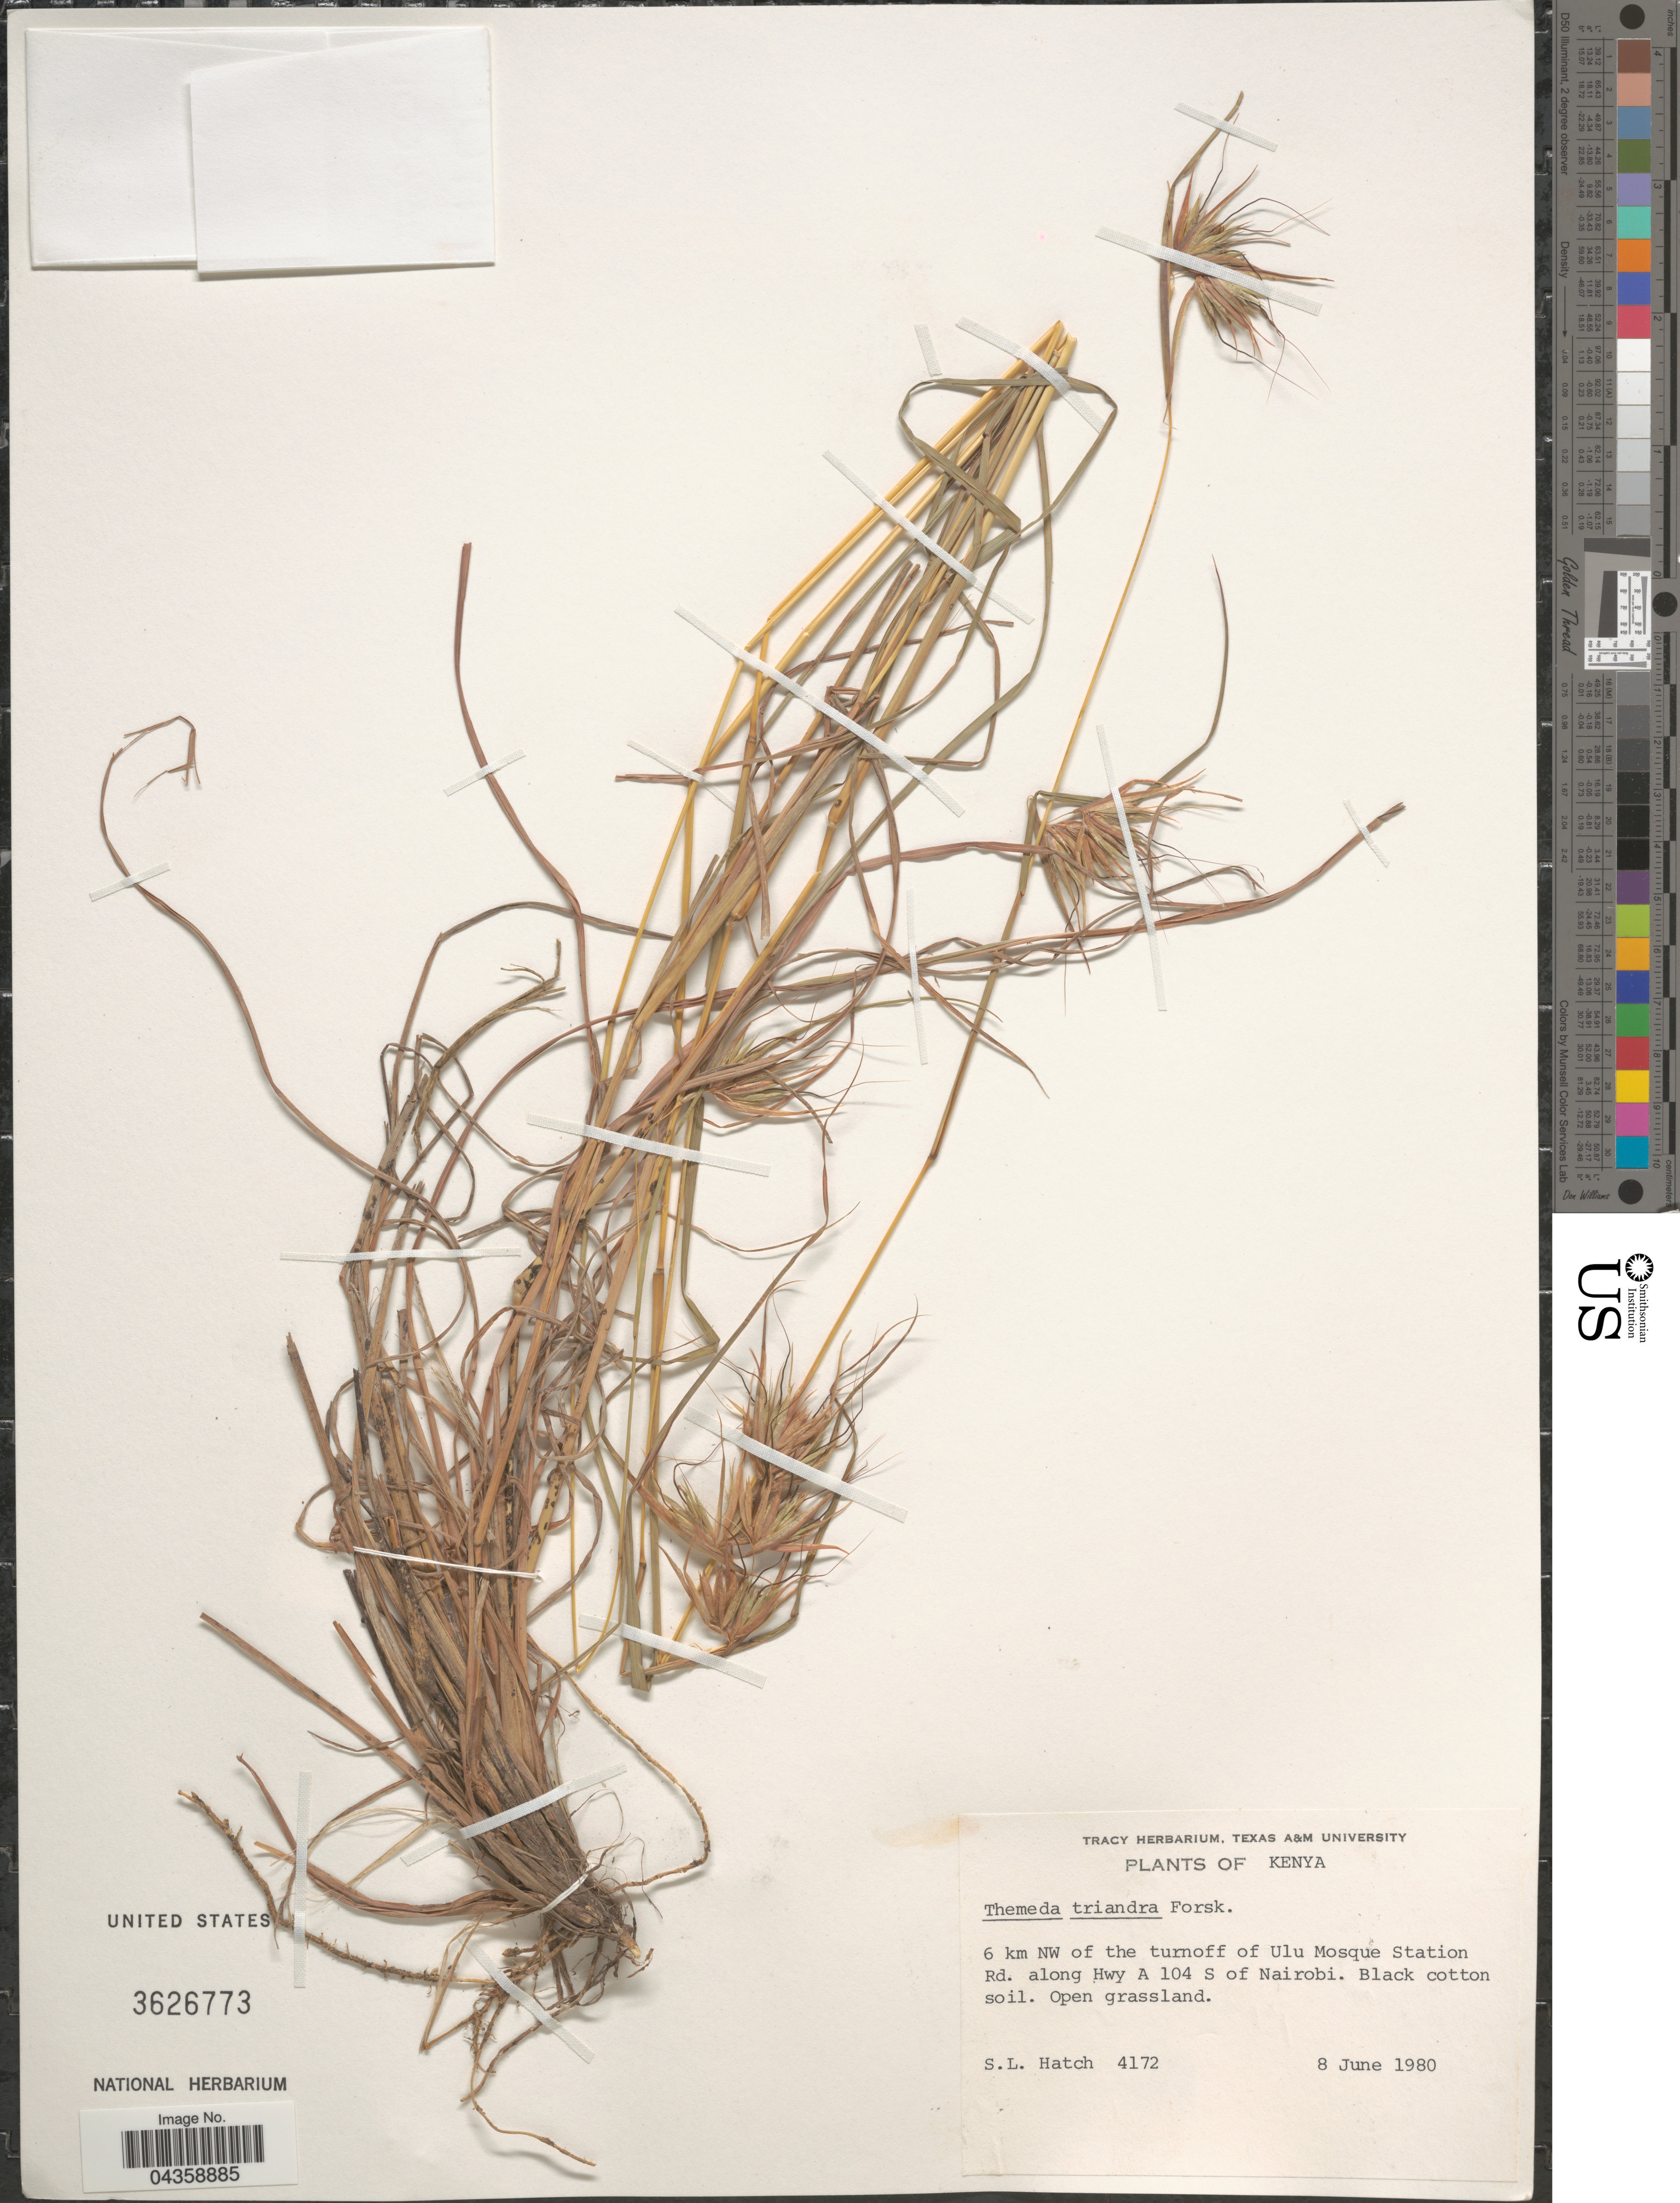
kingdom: Plantae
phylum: Tracheophyta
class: Liliopsida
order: Poales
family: Poaceae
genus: Themeda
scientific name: Themeda triandra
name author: Forssk.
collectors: S. Hatch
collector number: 4172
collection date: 1980-06-08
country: Kenya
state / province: Nairobi Area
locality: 6 km NW of the turnoff of Ulu Mosque Station Rd. along Hwy A 104 S of Nairobi.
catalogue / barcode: US 3626773